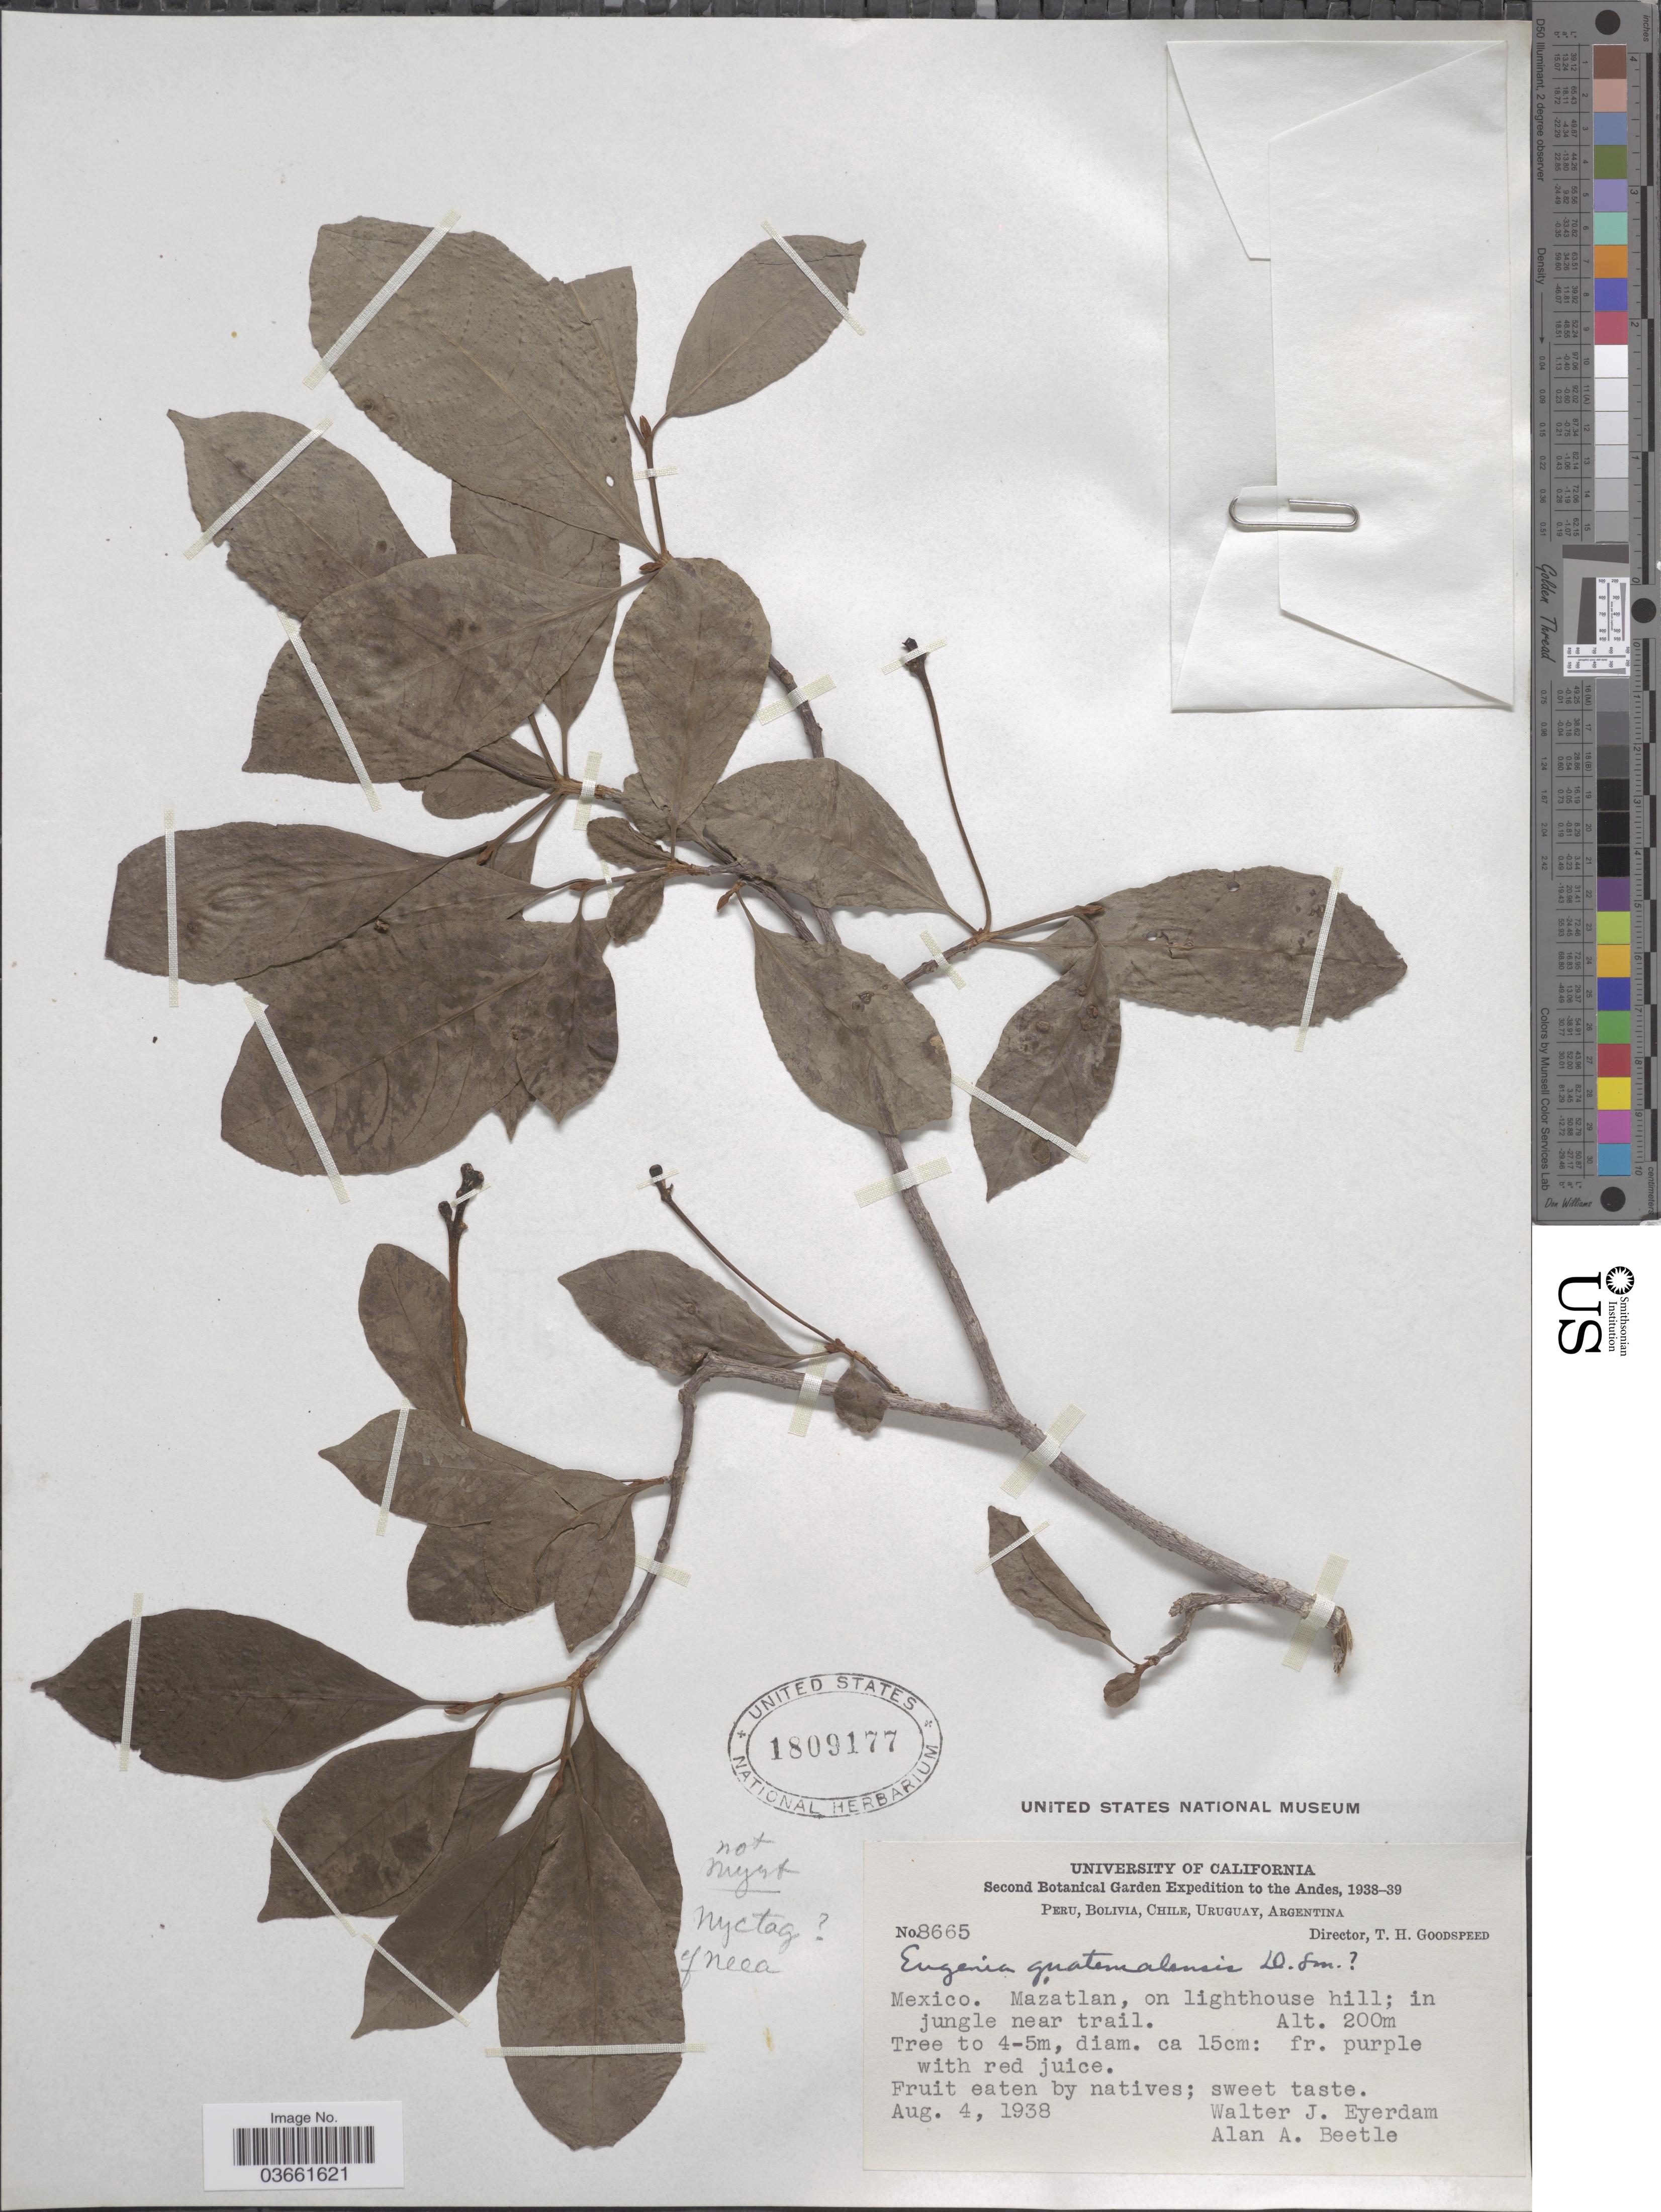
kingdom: Plantae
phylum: Tracheophyta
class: Magnoliopsida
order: Caryophyllales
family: Nyctaginaceae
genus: Neea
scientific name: Neea sp.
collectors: W. J. Eyerdam & A. A. Beetle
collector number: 8665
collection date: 1938-08-04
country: Mexico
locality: The Andes. Mazatlan, on lighthouse hill; in jungle near trail.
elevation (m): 200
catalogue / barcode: US 1809177